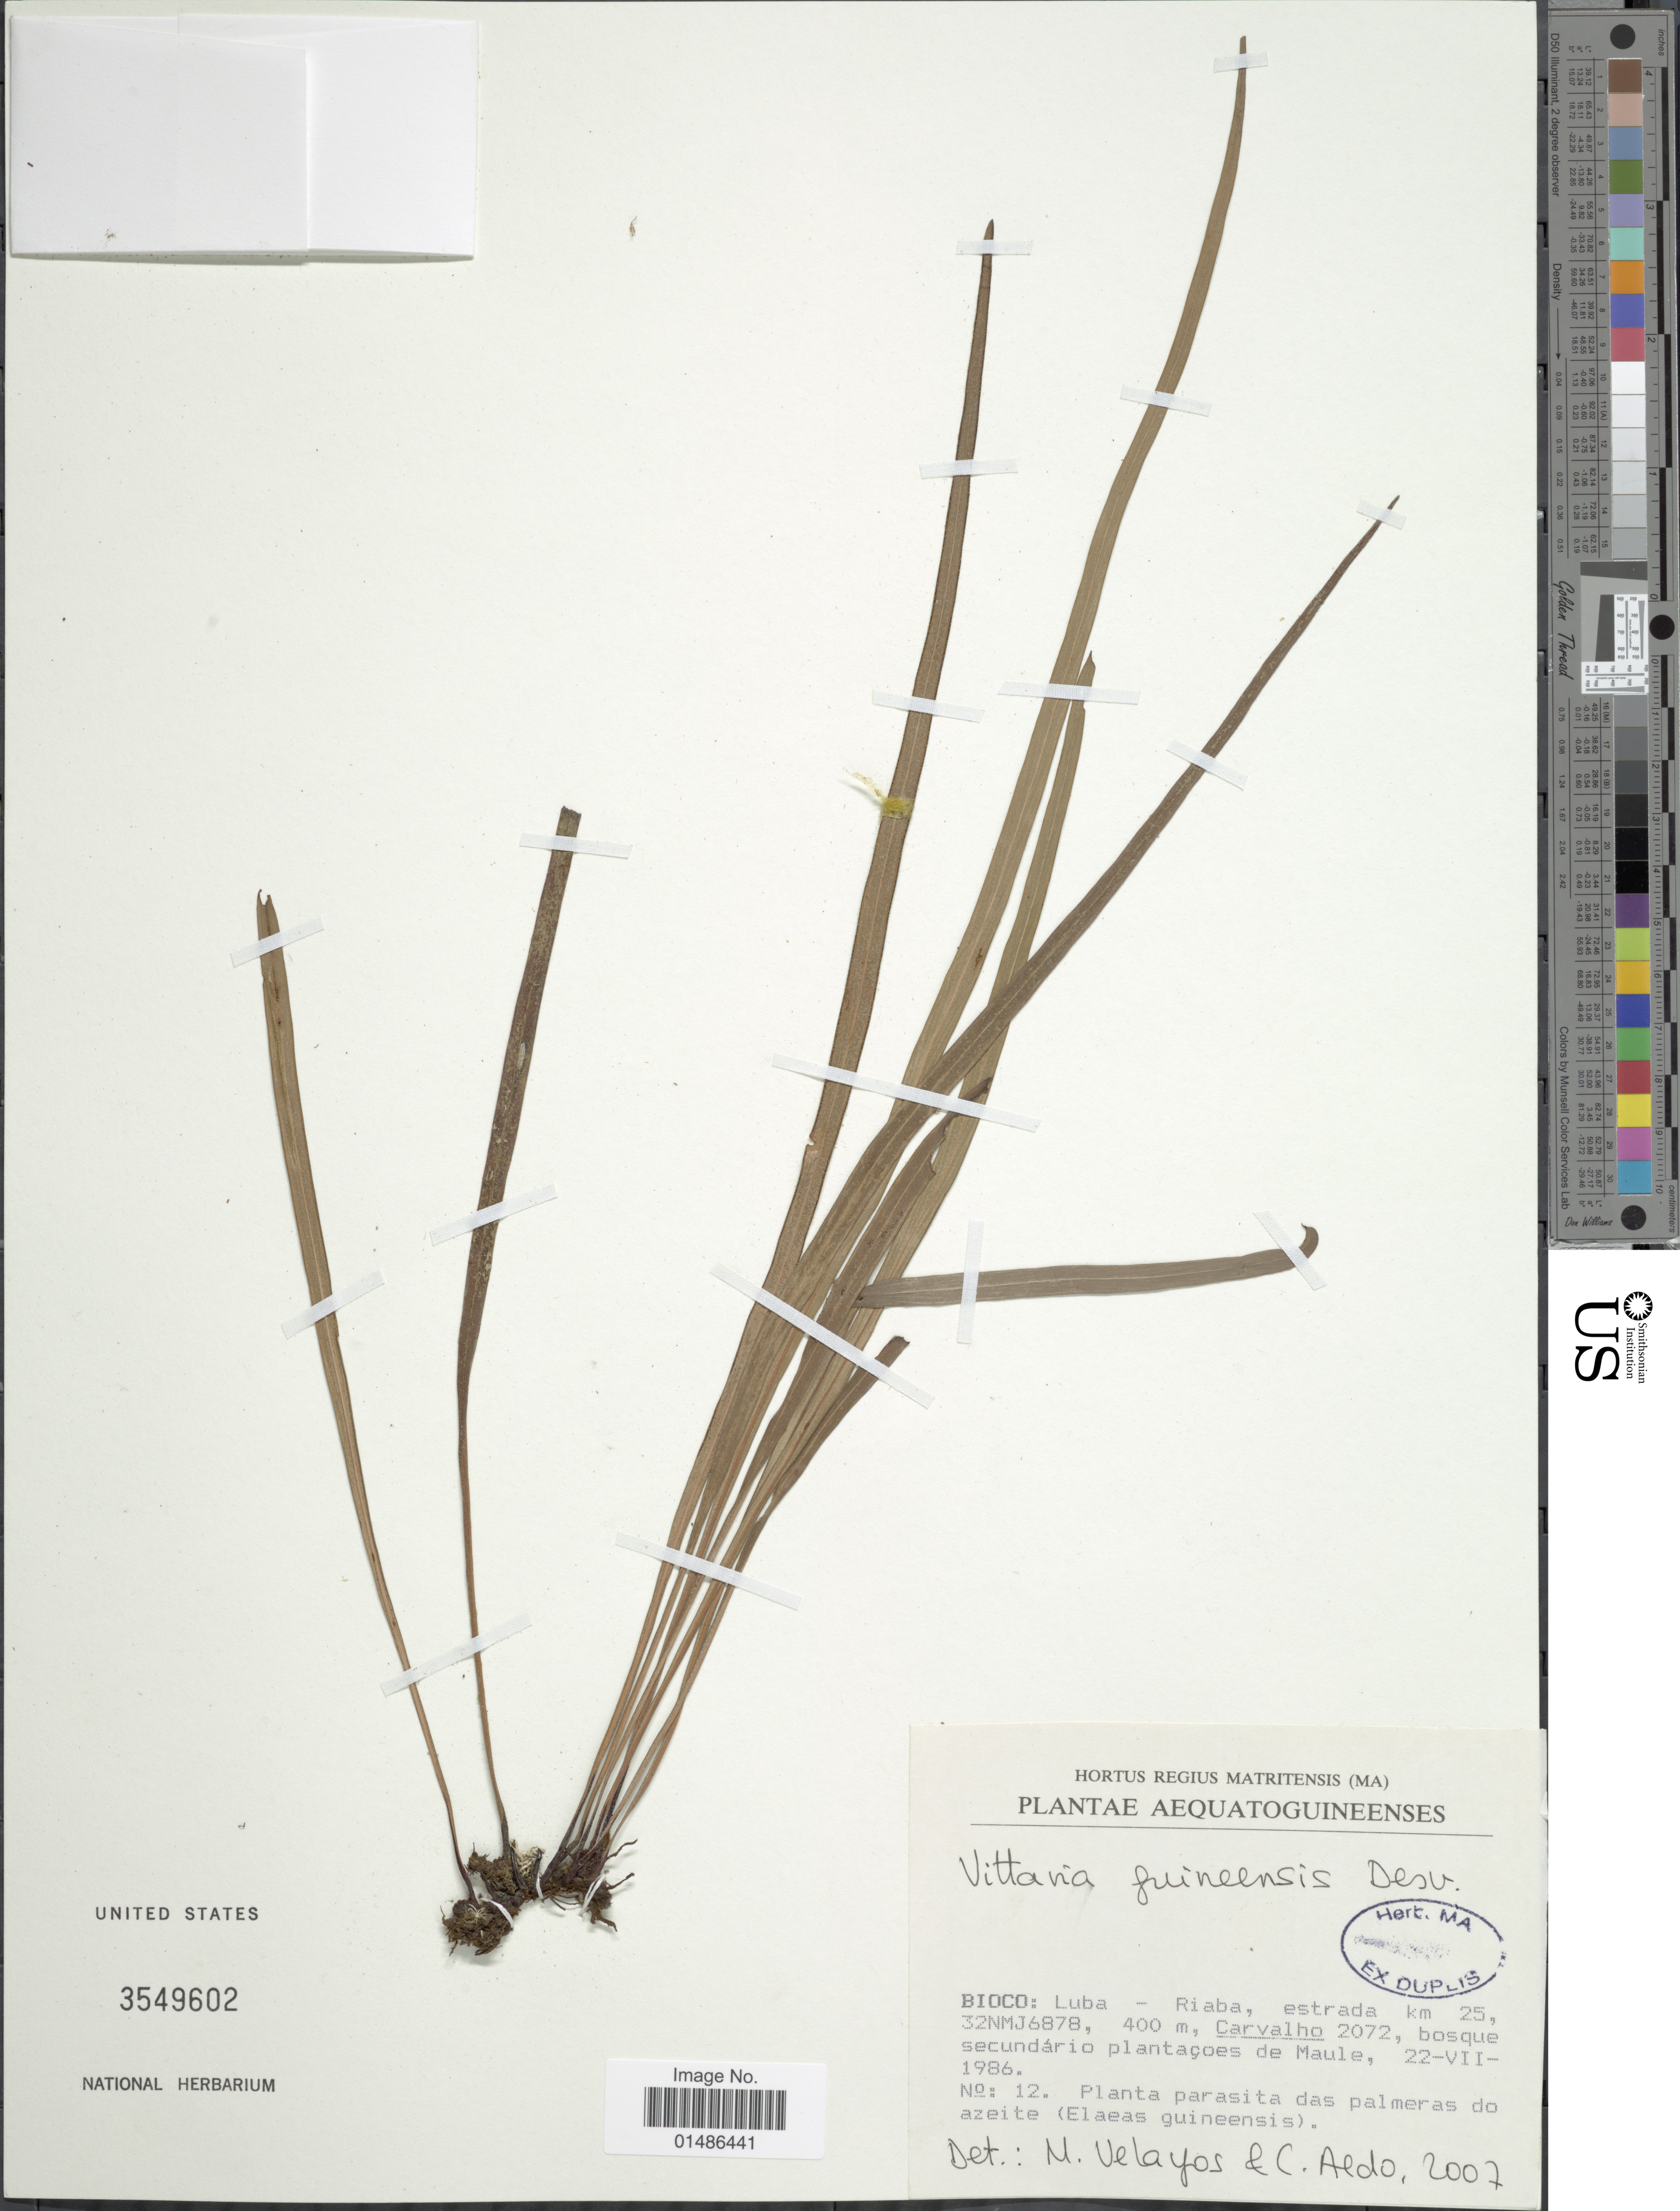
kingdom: Plantae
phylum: Tracheophyta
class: Polypodiopsida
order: Polypodiales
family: Pteridaceae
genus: Haplopteris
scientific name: Haplopteris guineensis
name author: (Desv.) E.H. Crane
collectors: Carvalho, --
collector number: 2072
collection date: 1986-07-22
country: Equatorial Guinea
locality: Bioco: Luba- Riaba, estrada 25 km, 32NMJ6878, bosque secundário plantaçoes de Maule.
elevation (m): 400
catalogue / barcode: US 3549602